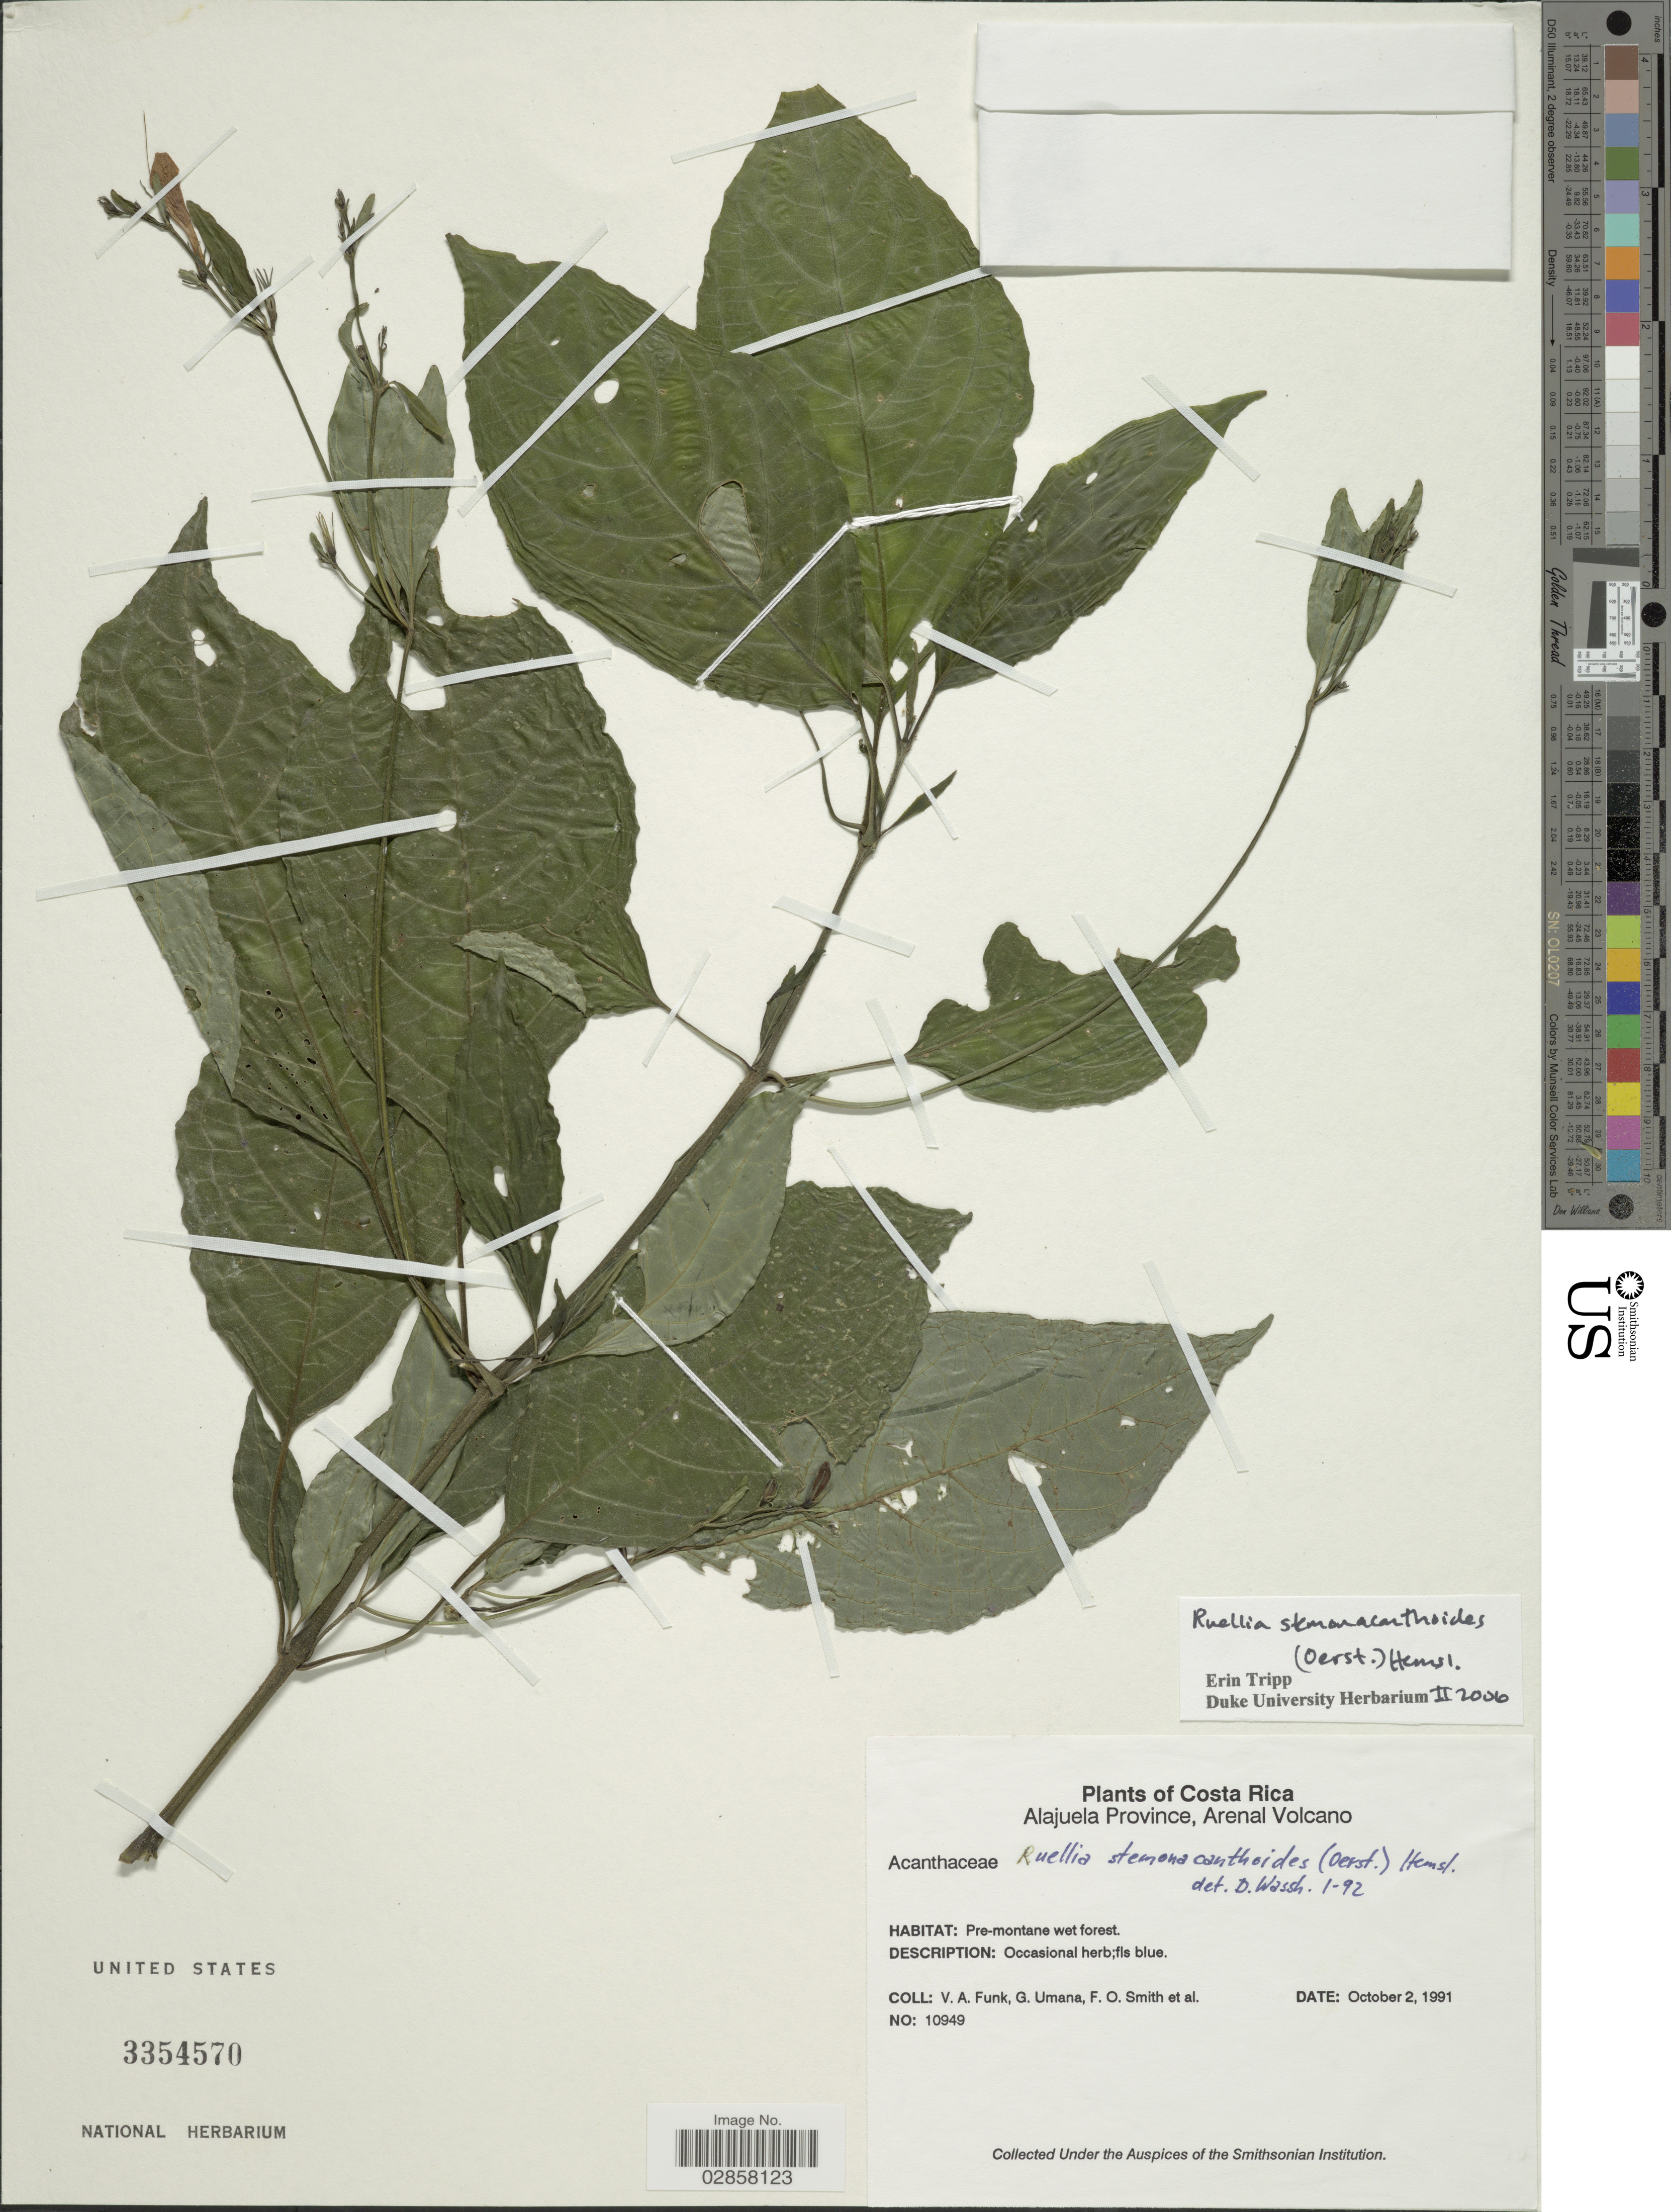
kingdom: Plantae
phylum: Tracheophyta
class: Magnoliopsida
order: Lamiales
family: Acanthaceae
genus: Ruellia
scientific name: Ruellia stemonacanthoides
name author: (Oerst.) Hemsl.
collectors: V. Funk, G. Umana, F. Smith & et al.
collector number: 10949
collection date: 1991-10-02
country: Costa Rica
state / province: Alajuela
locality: Arenal Volcano.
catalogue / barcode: US 3354570